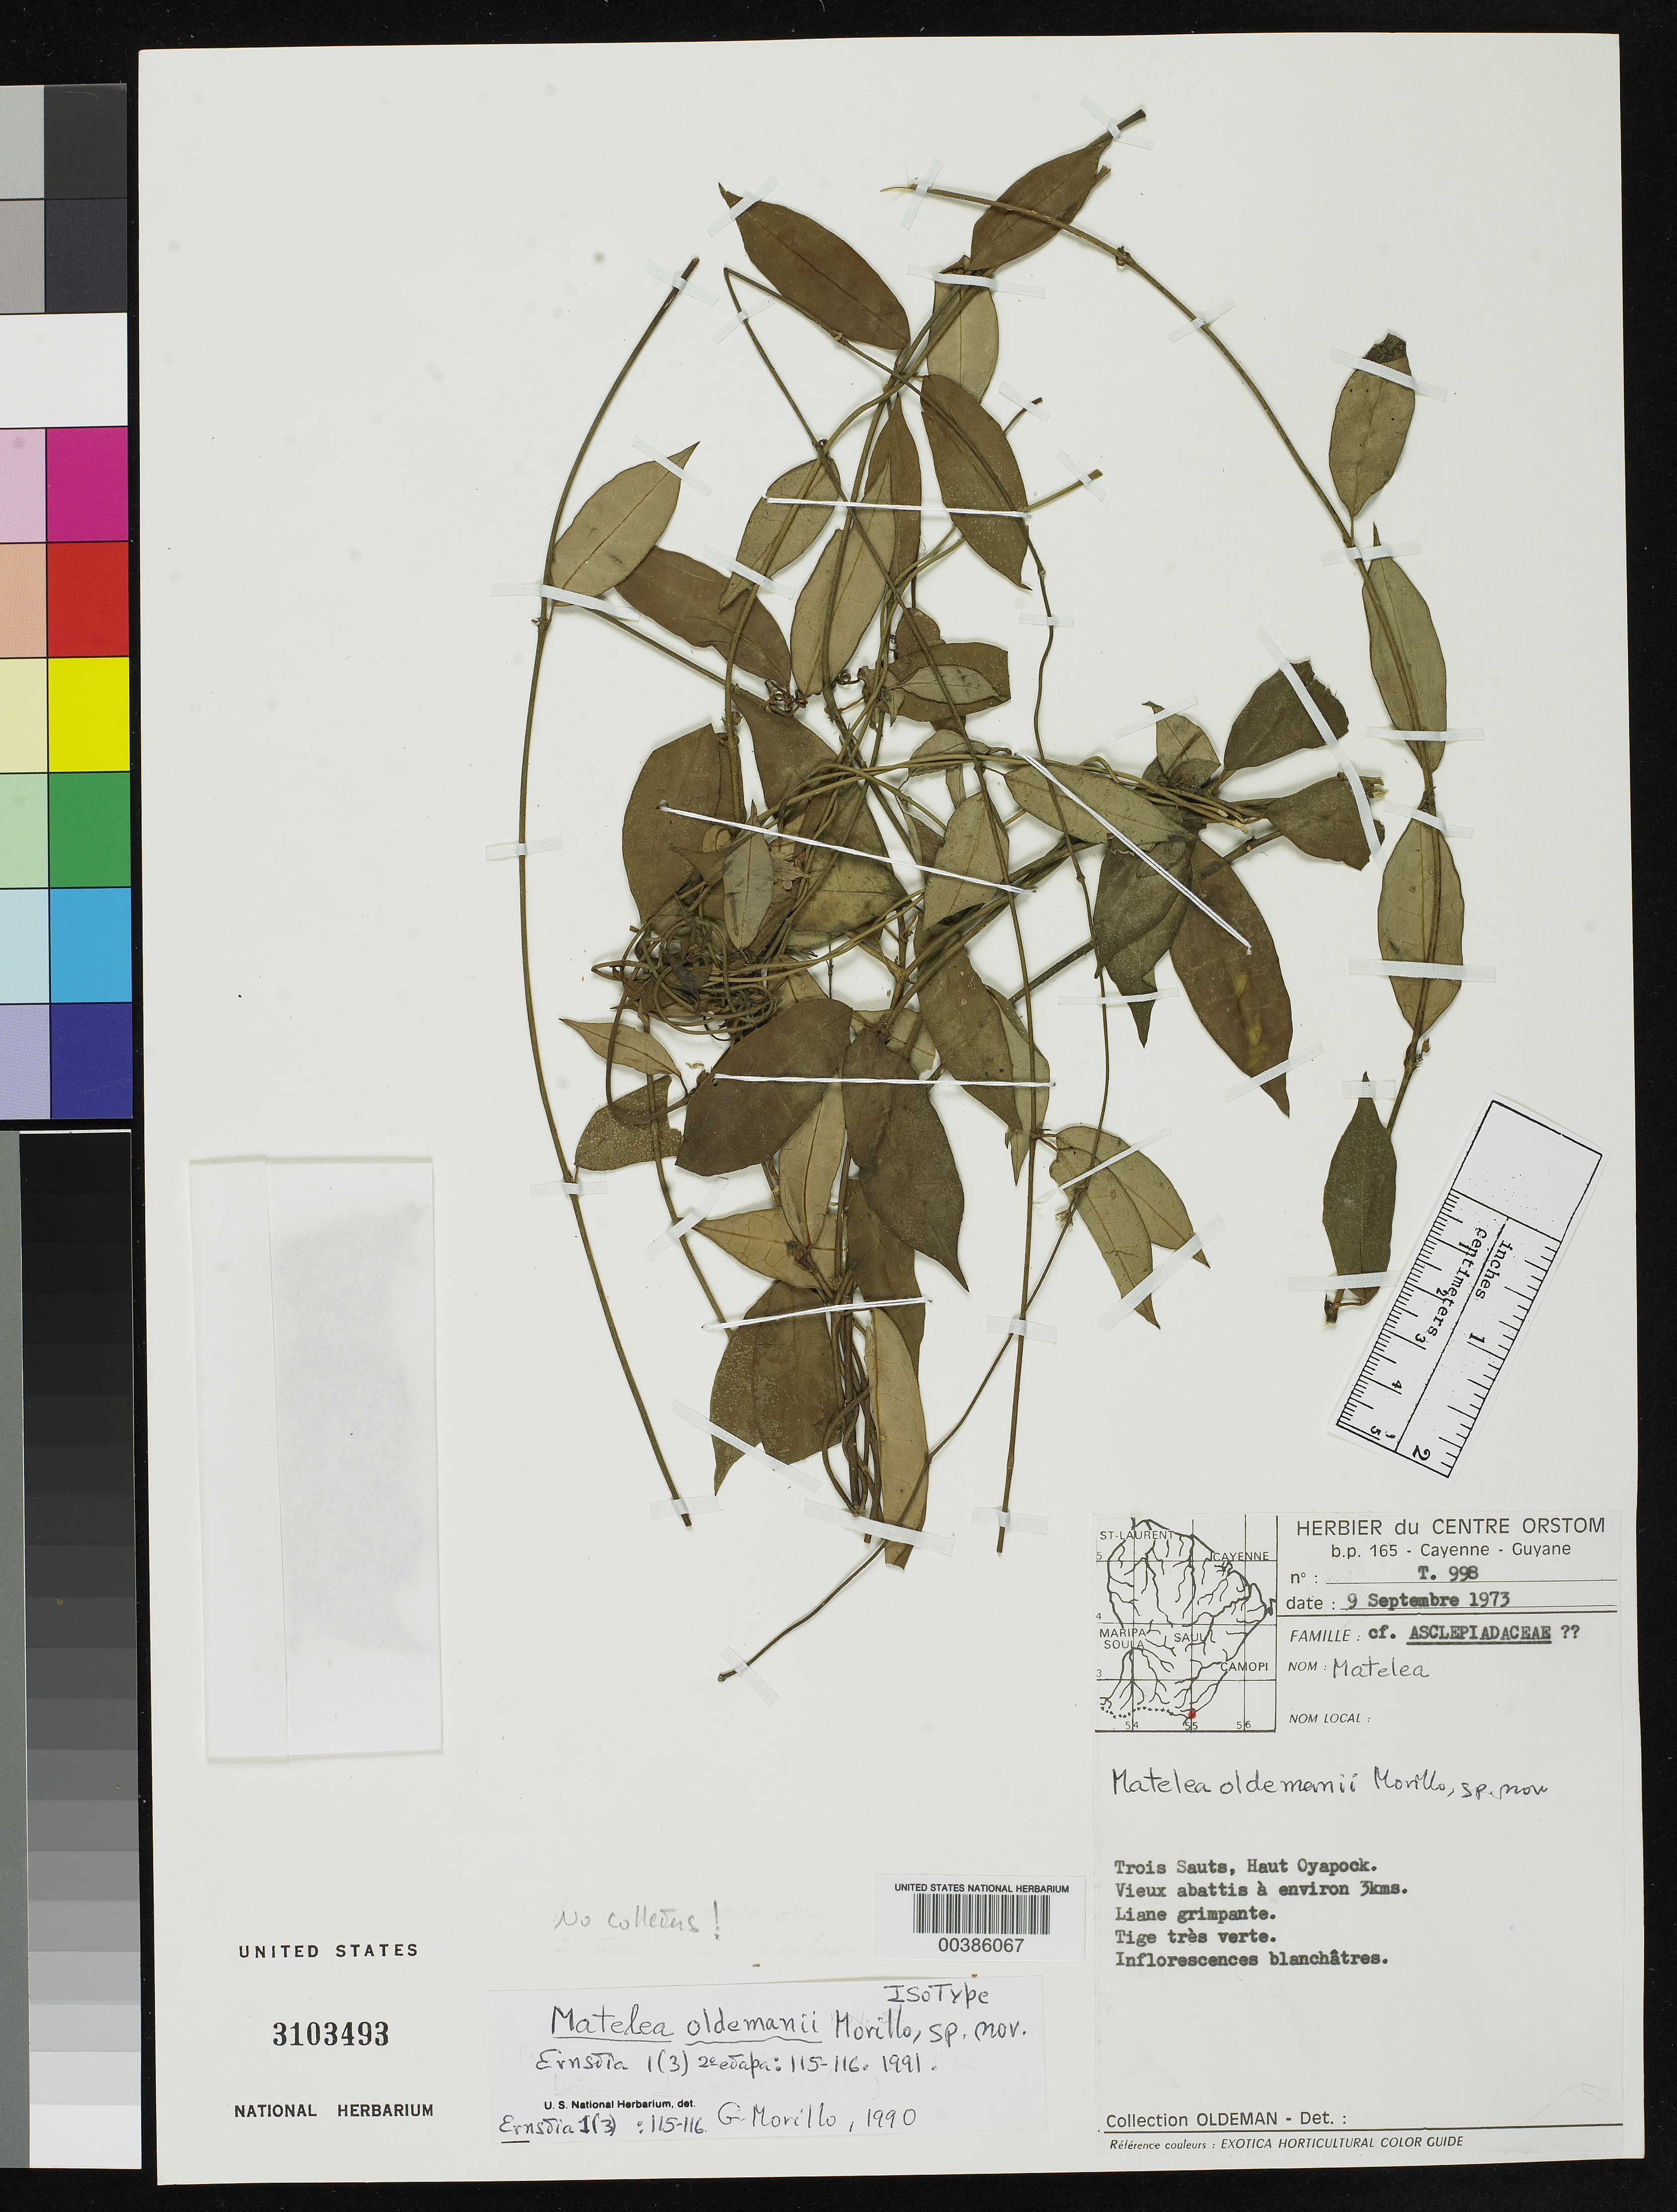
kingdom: Plantae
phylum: Tracheophyta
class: Magnoliopsida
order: Gentianales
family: Apocynaceae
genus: Matelea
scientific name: Matelea oldemanii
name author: Morillo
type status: Isotype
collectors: R. Oldeman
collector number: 998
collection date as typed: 09 Sep 1973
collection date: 1973-09-09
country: French Guiana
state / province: Cayenne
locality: Trois Saute, haut Oyapock, vieux abattis a environ 3 kms.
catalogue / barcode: US 3103493